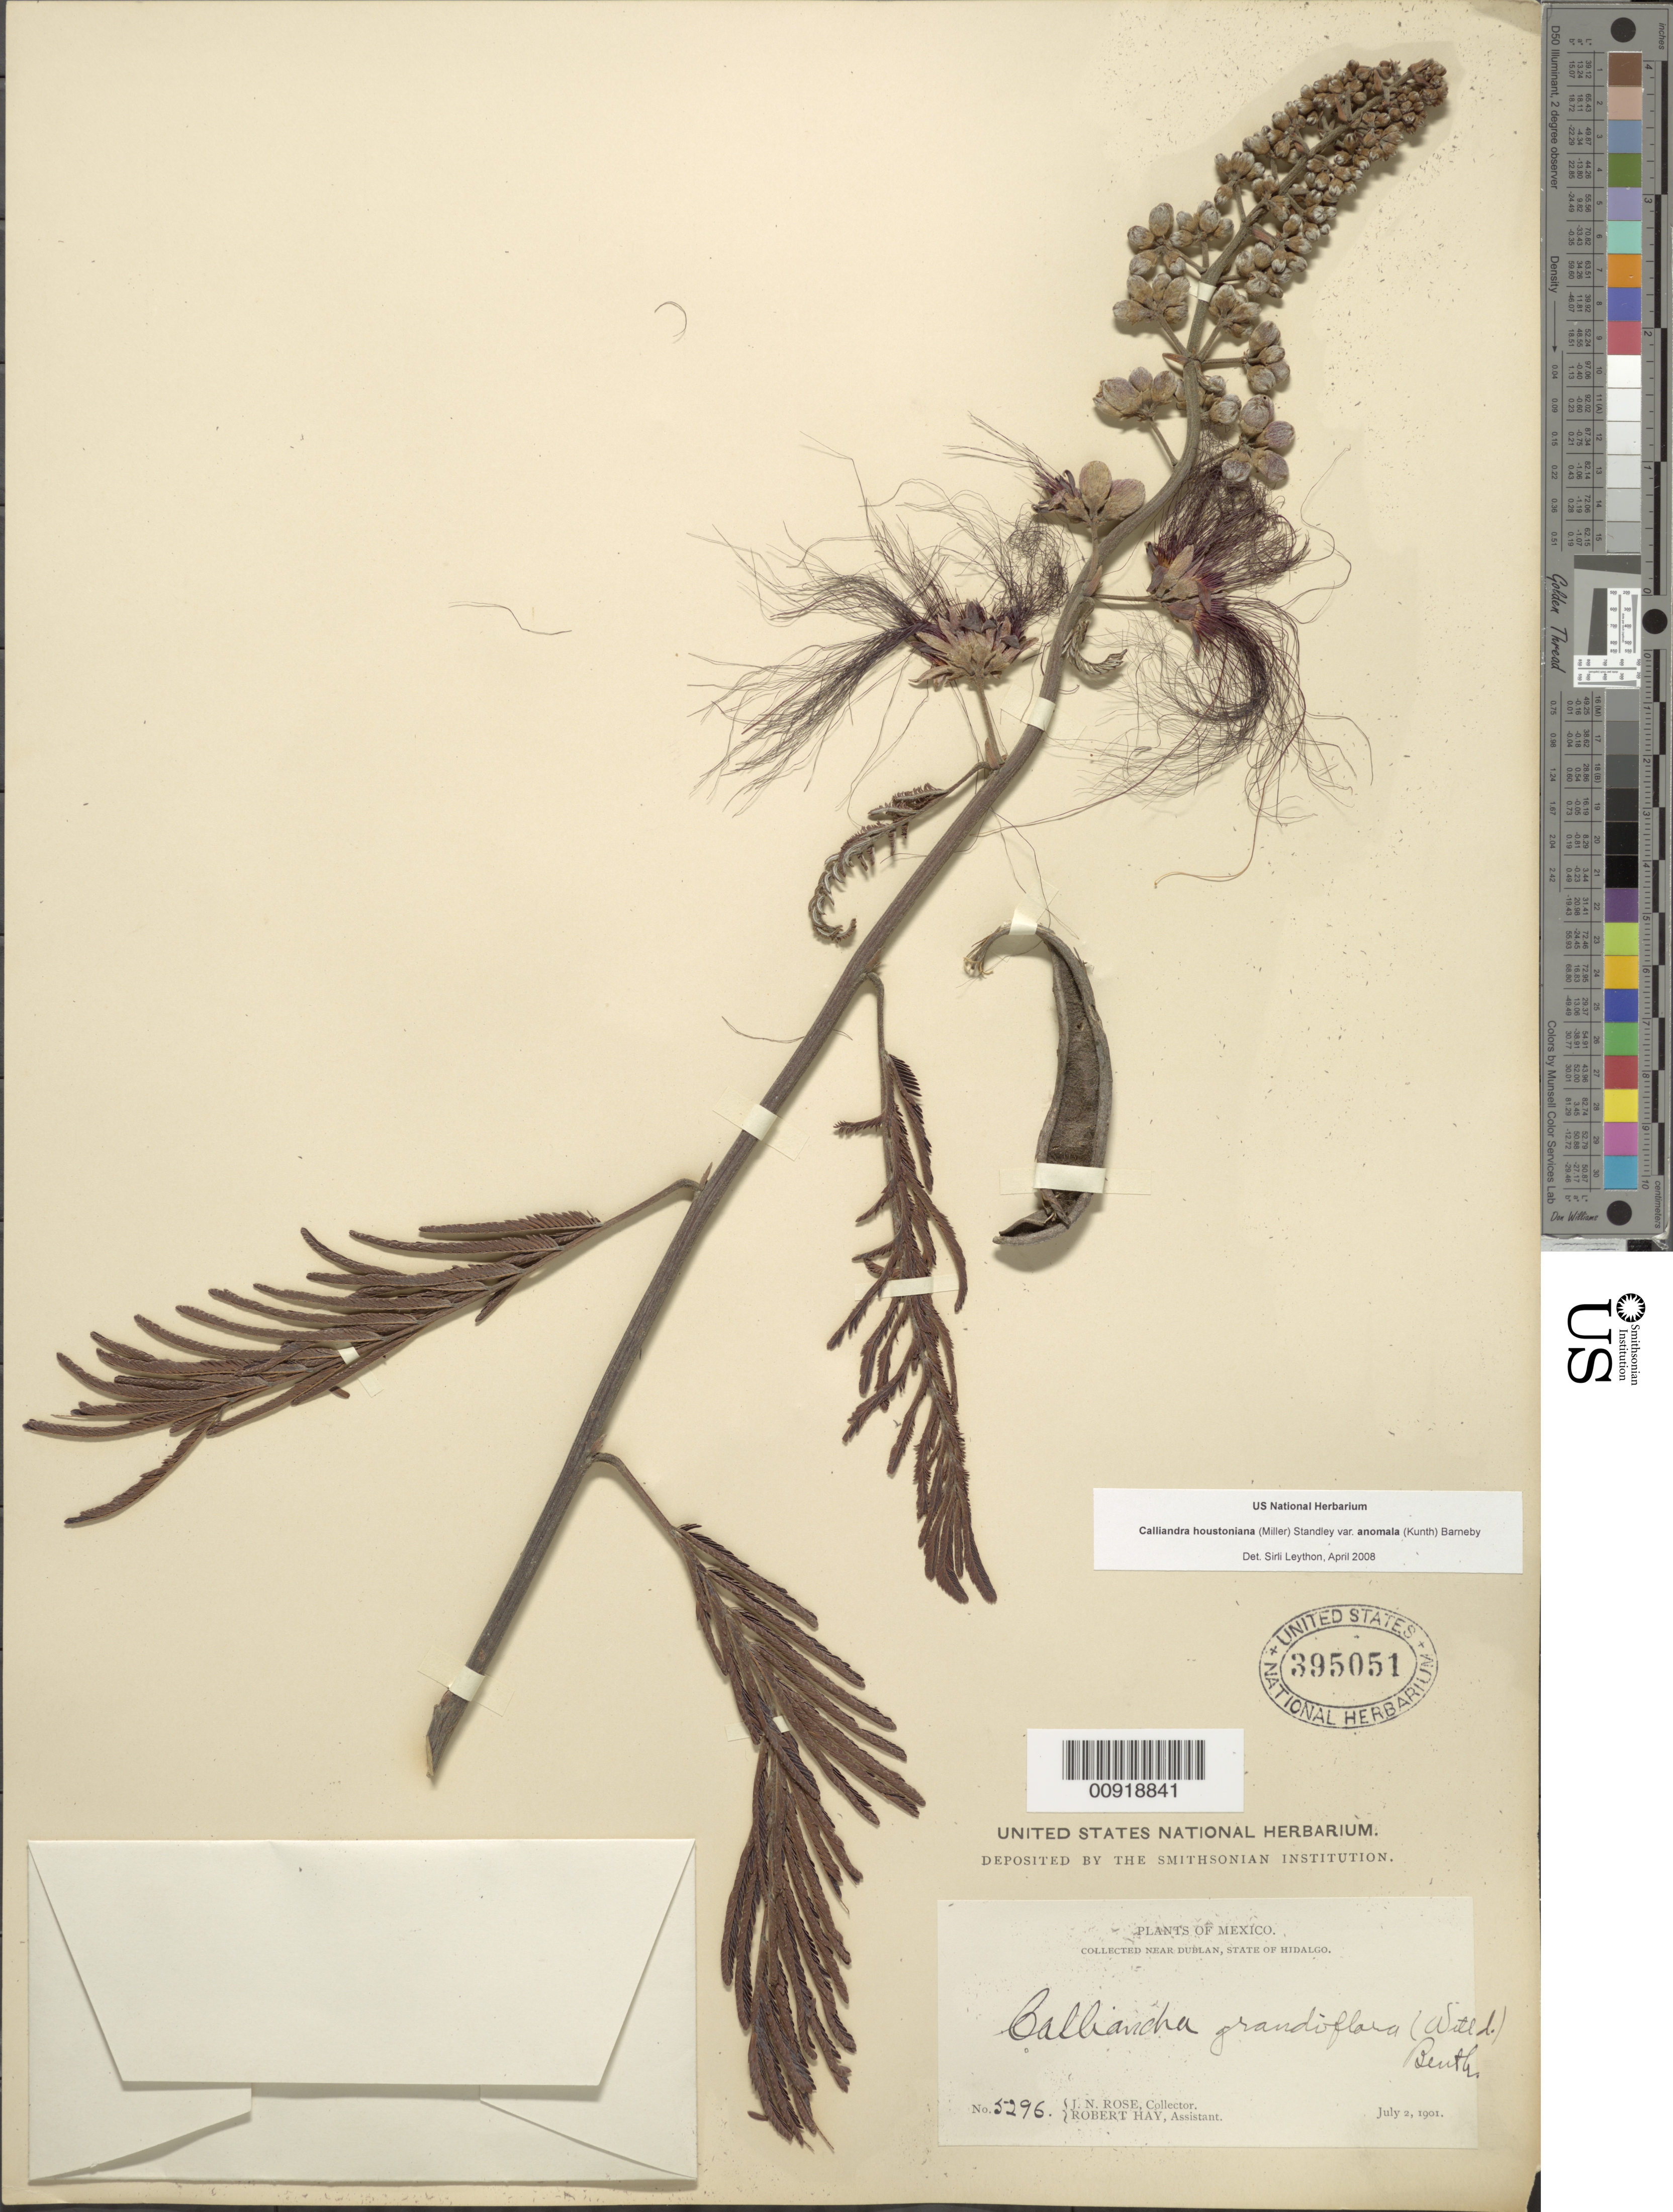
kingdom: Plantae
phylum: Tracheophyta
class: Magnoliopsida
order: Fabales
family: Fabaceae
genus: Calliandra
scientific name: Calliandra houstoniana var. anomala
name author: (Kunth) Barneby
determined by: Leython, S.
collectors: J. N. Rose & R. Hay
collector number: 5296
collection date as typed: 02 Jul 1901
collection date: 1901-07-02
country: Mexico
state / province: Hidalgo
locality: Near Dublan, State of Hidalgo.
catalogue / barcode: US 395051